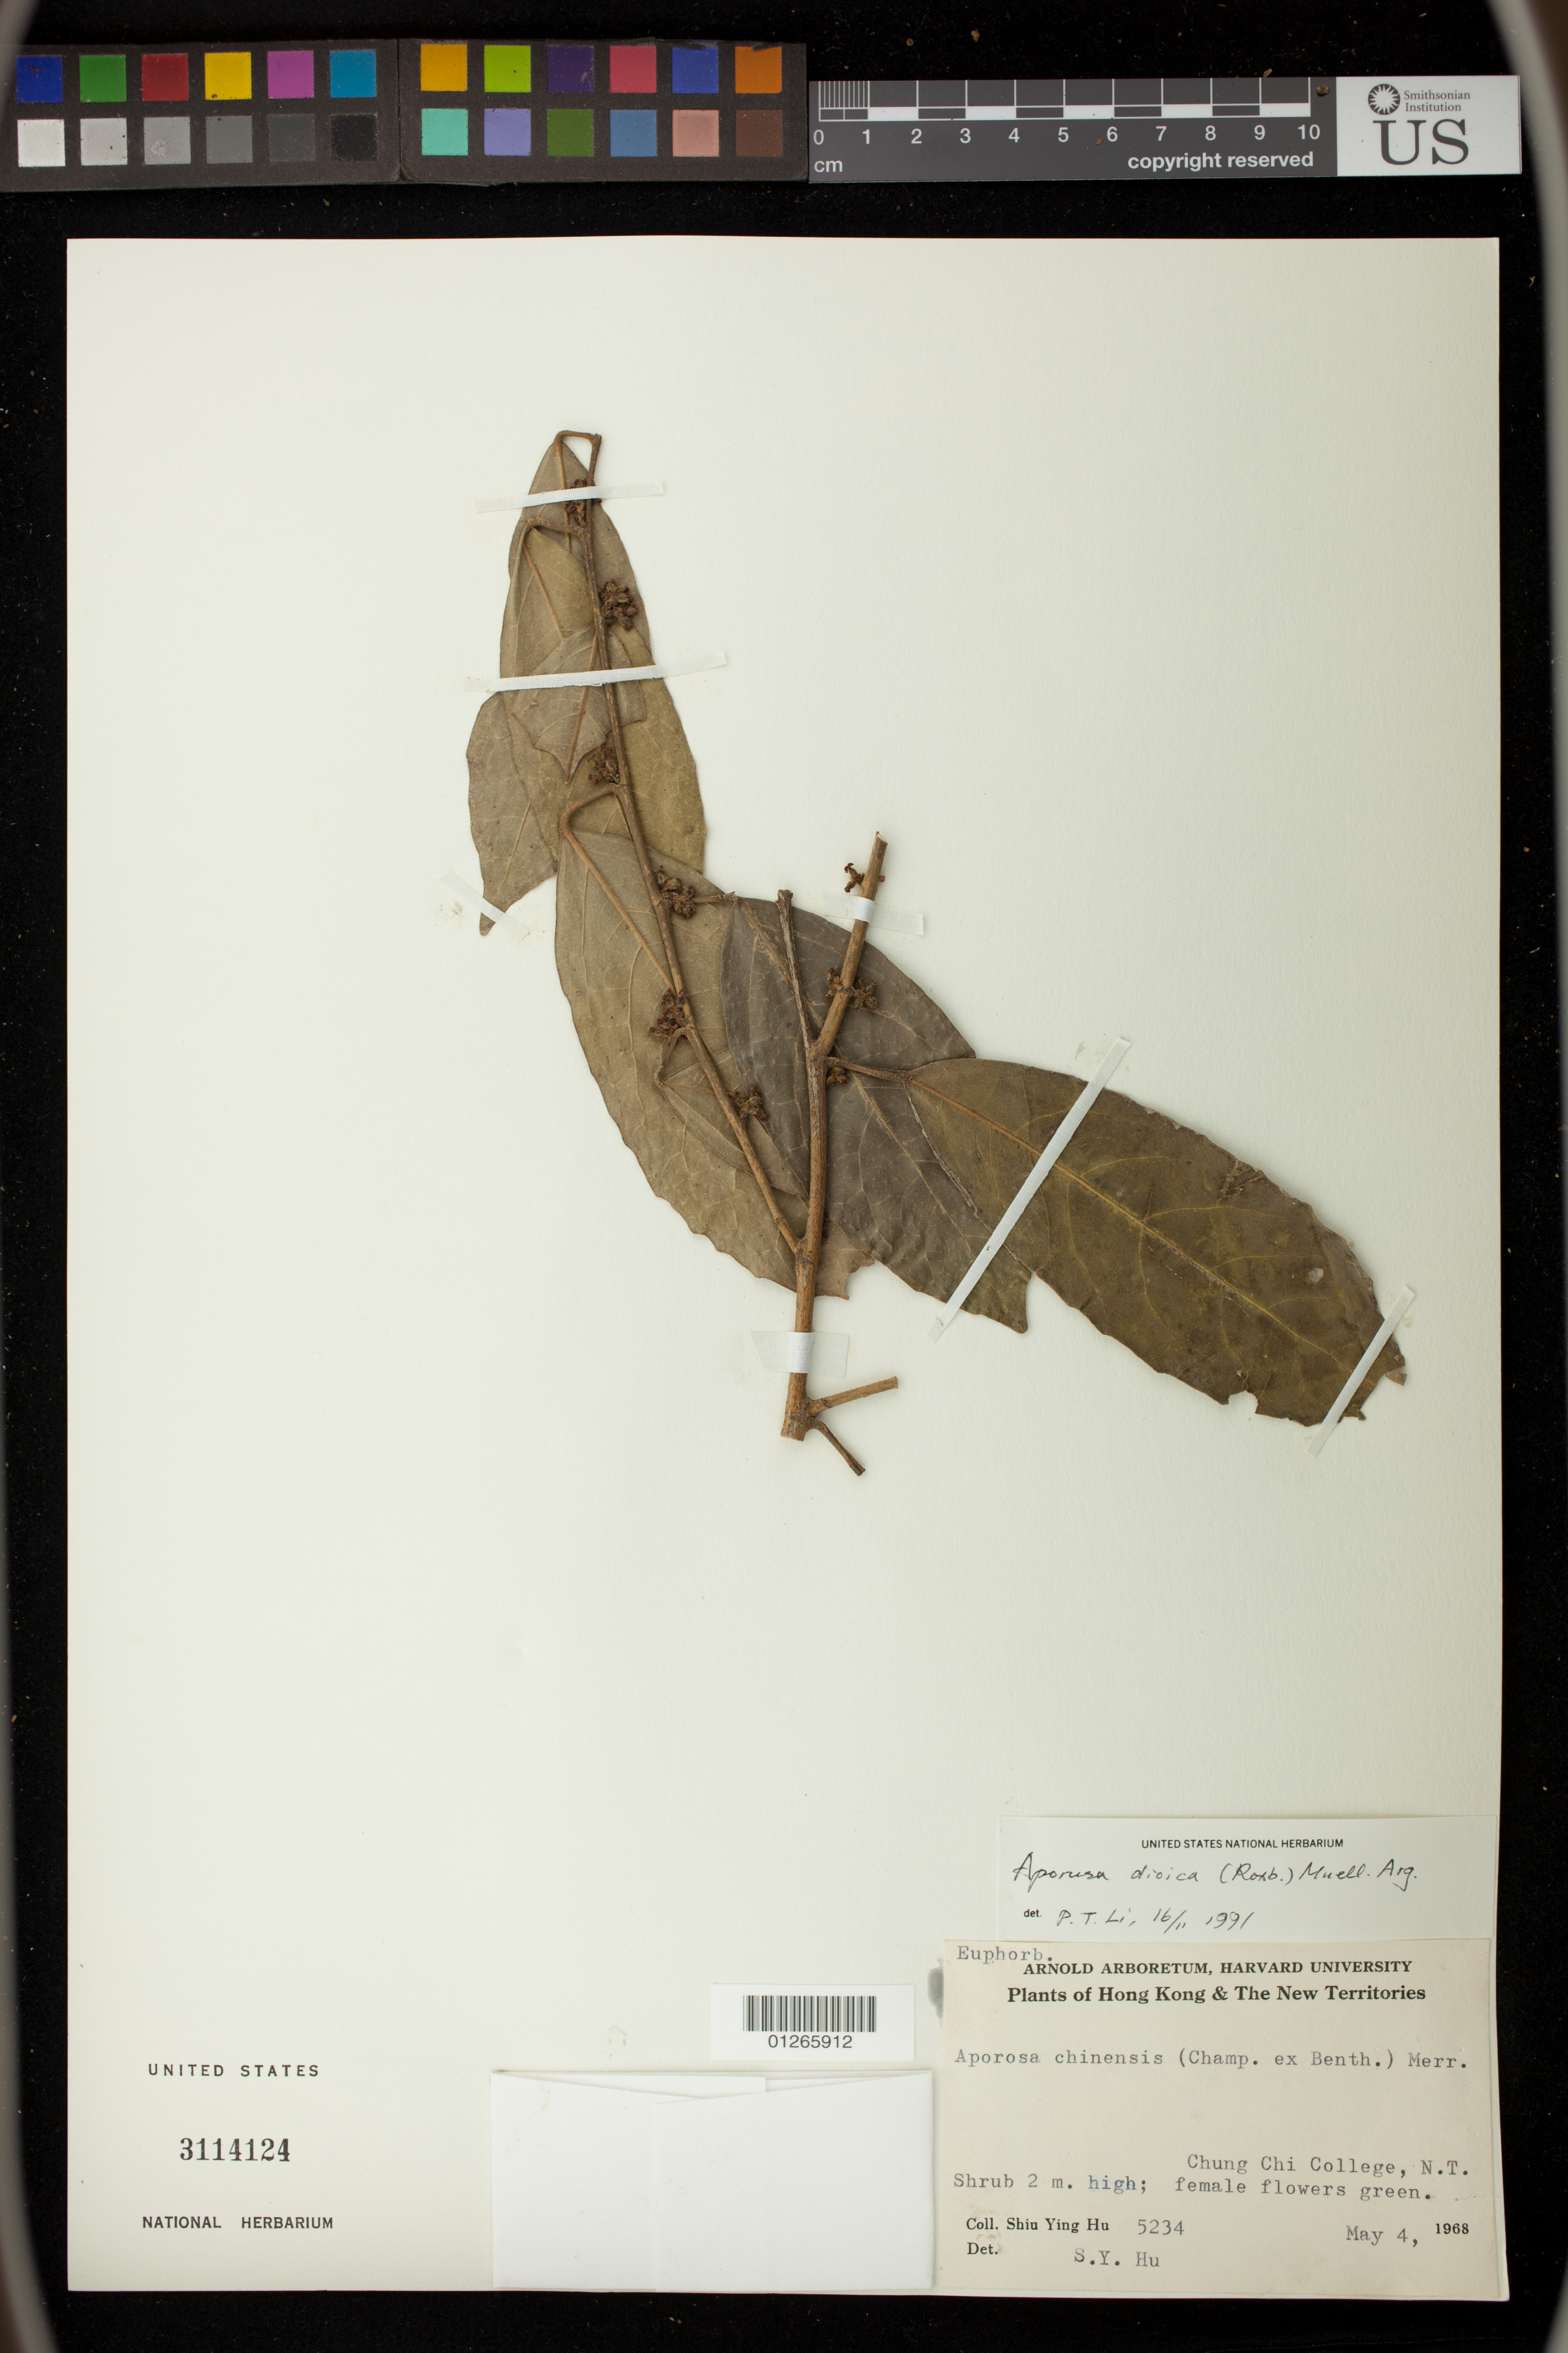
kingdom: Plantae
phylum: Tracheophyta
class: Magnoliopsida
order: Malpighiales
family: Phyllanthaceae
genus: Aporosa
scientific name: Aporosa octandra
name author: (Buch.-Ham. & D. Don) Vickery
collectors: S. Y. Hu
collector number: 5234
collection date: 1968-05-04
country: China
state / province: Hong Kong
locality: Chung Chi College, N. T.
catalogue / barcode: US 3114124